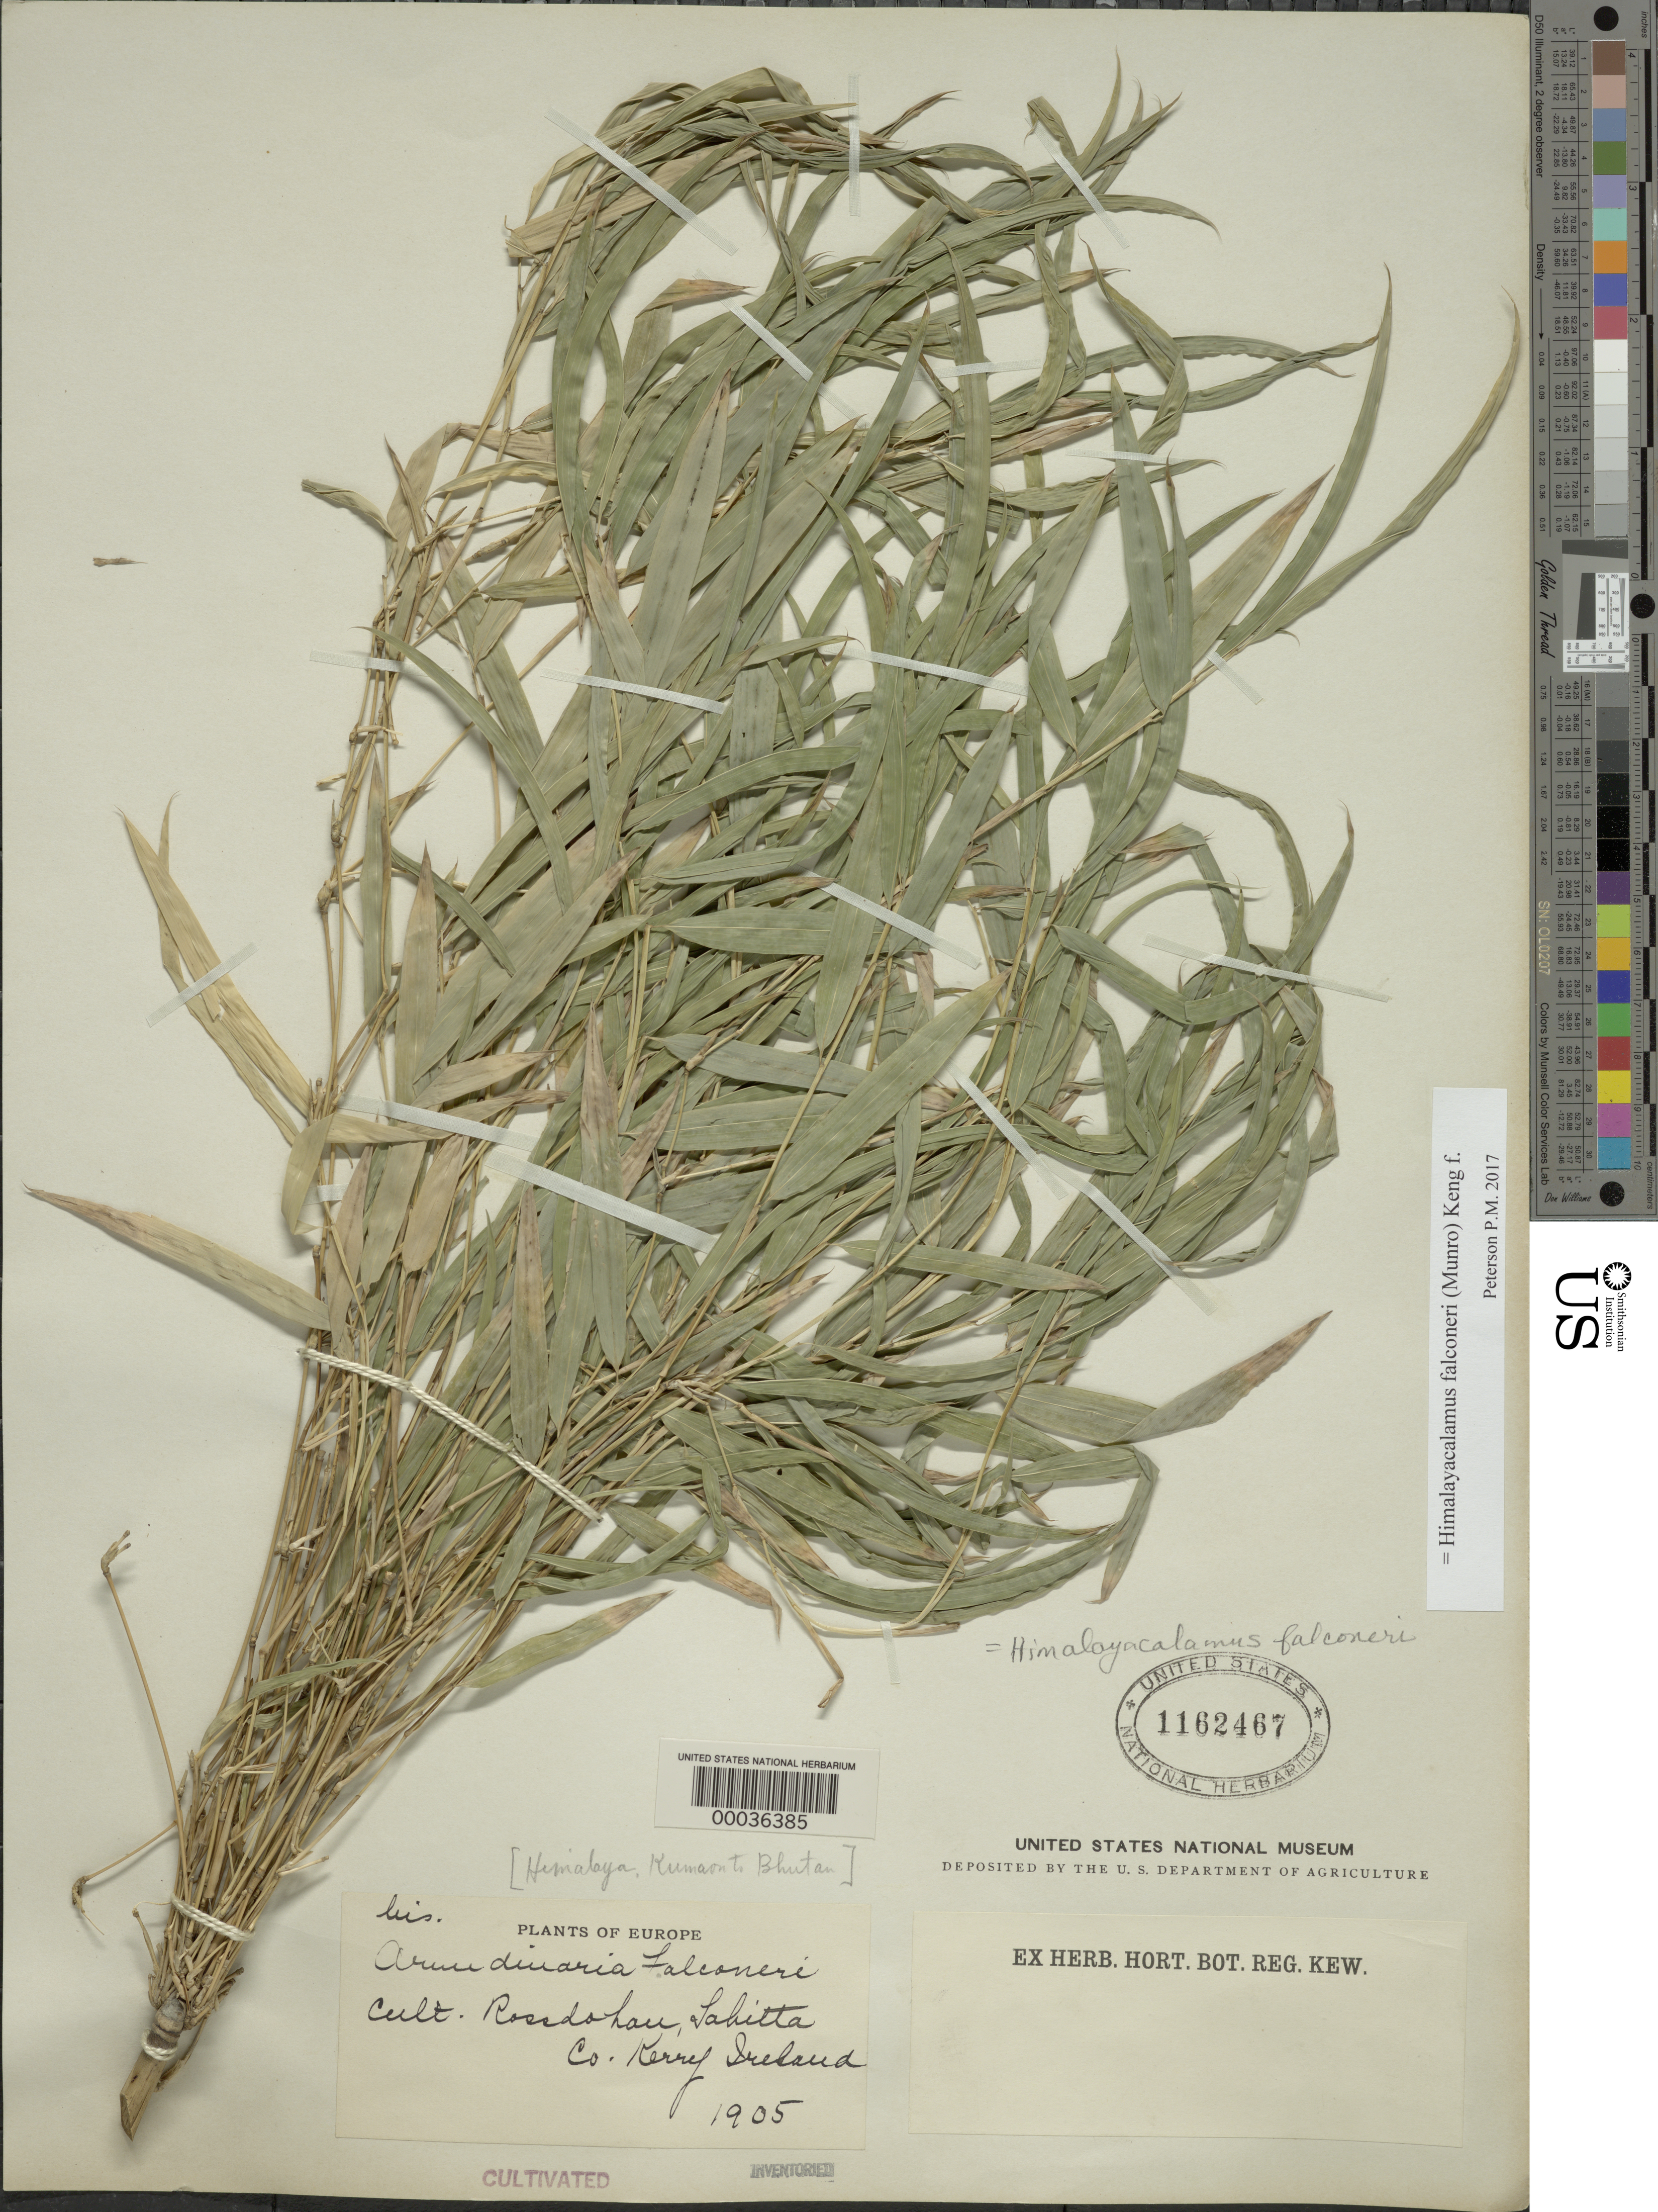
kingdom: Plantae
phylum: Tracheophyta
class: Liliopsida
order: Poales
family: Poaceae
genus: Himalayacalamus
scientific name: Himalayacalamus falconeri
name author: (Munro) Keng f.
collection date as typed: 1905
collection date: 1905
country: Ireland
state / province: Munster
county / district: Kerry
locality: Rossdohau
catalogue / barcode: US 1162467